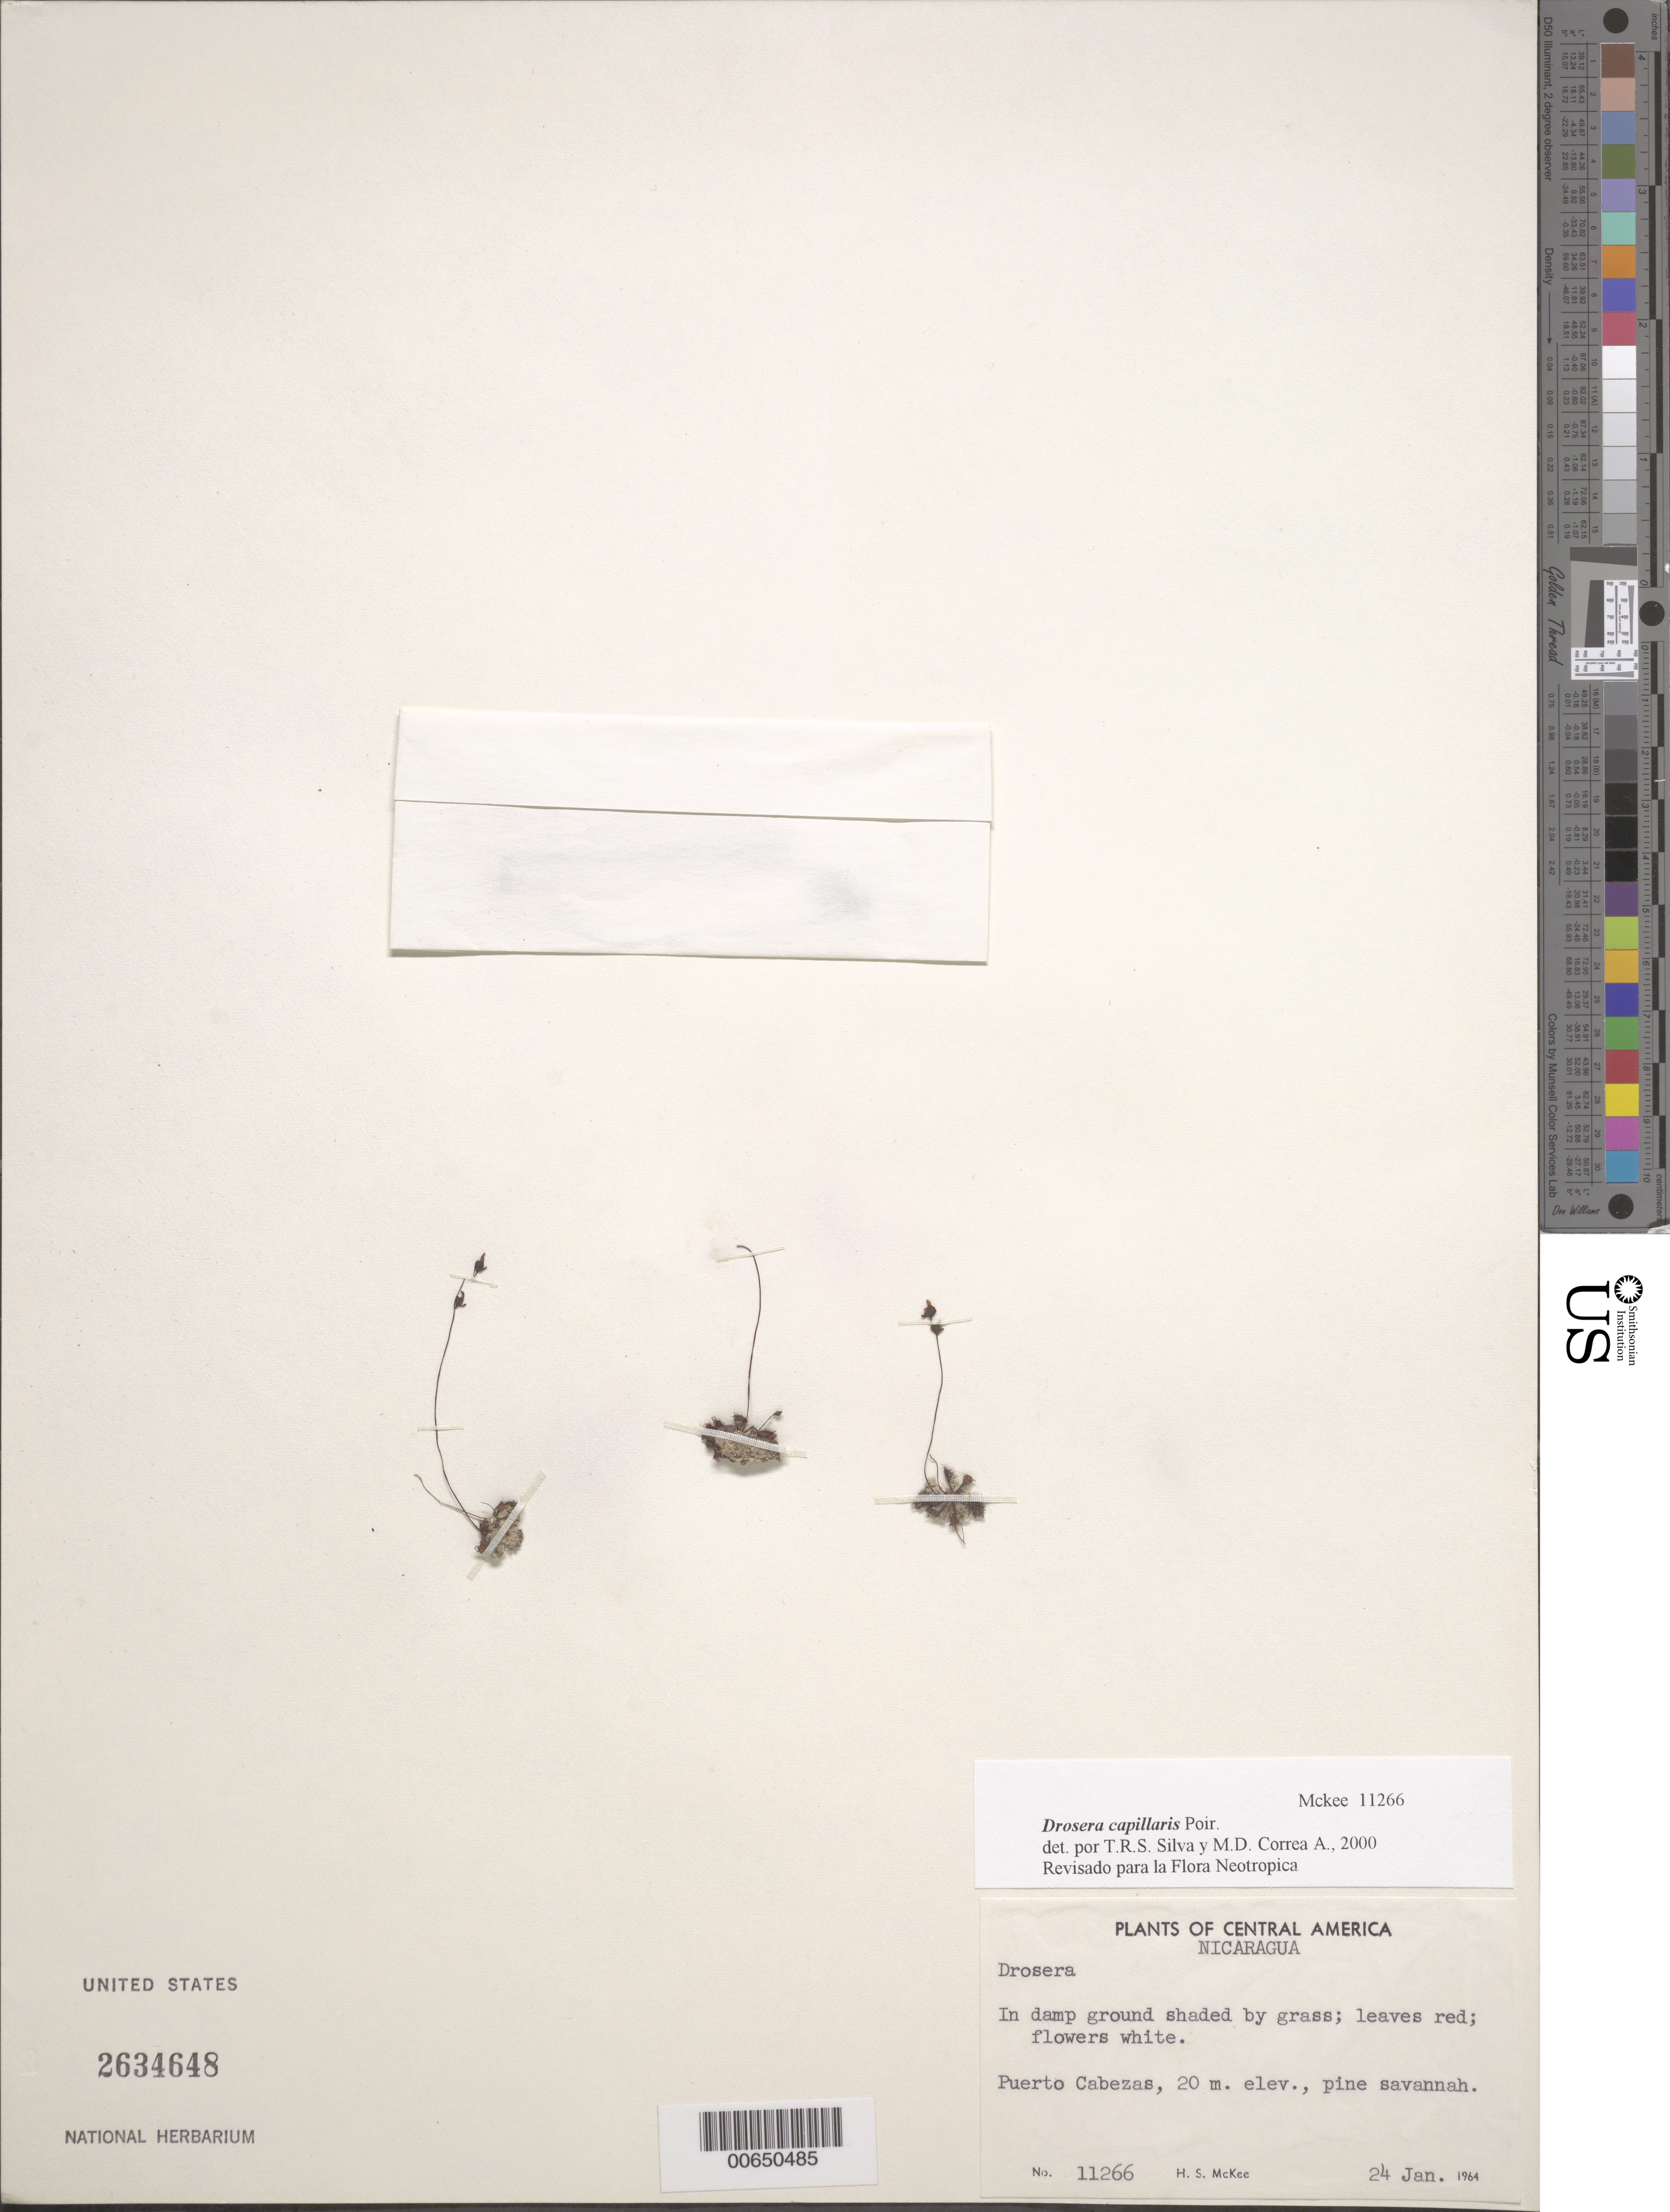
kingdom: Plantae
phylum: Tracheophyta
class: Magnoliopsida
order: Caryophyllales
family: Droseraceae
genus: Drosera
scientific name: Drosera capillaris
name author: Poir.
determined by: Silva, T. R. S. & Correa A. , M. D.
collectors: H. S. MacKee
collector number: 11266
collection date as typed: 24 Jan 1964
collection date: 1964-01-24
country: Nicaragua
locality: Puerto Cabezas.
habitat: In damp ground shaded by grass, pine savannah.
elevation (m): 20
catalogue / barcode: US 2634648